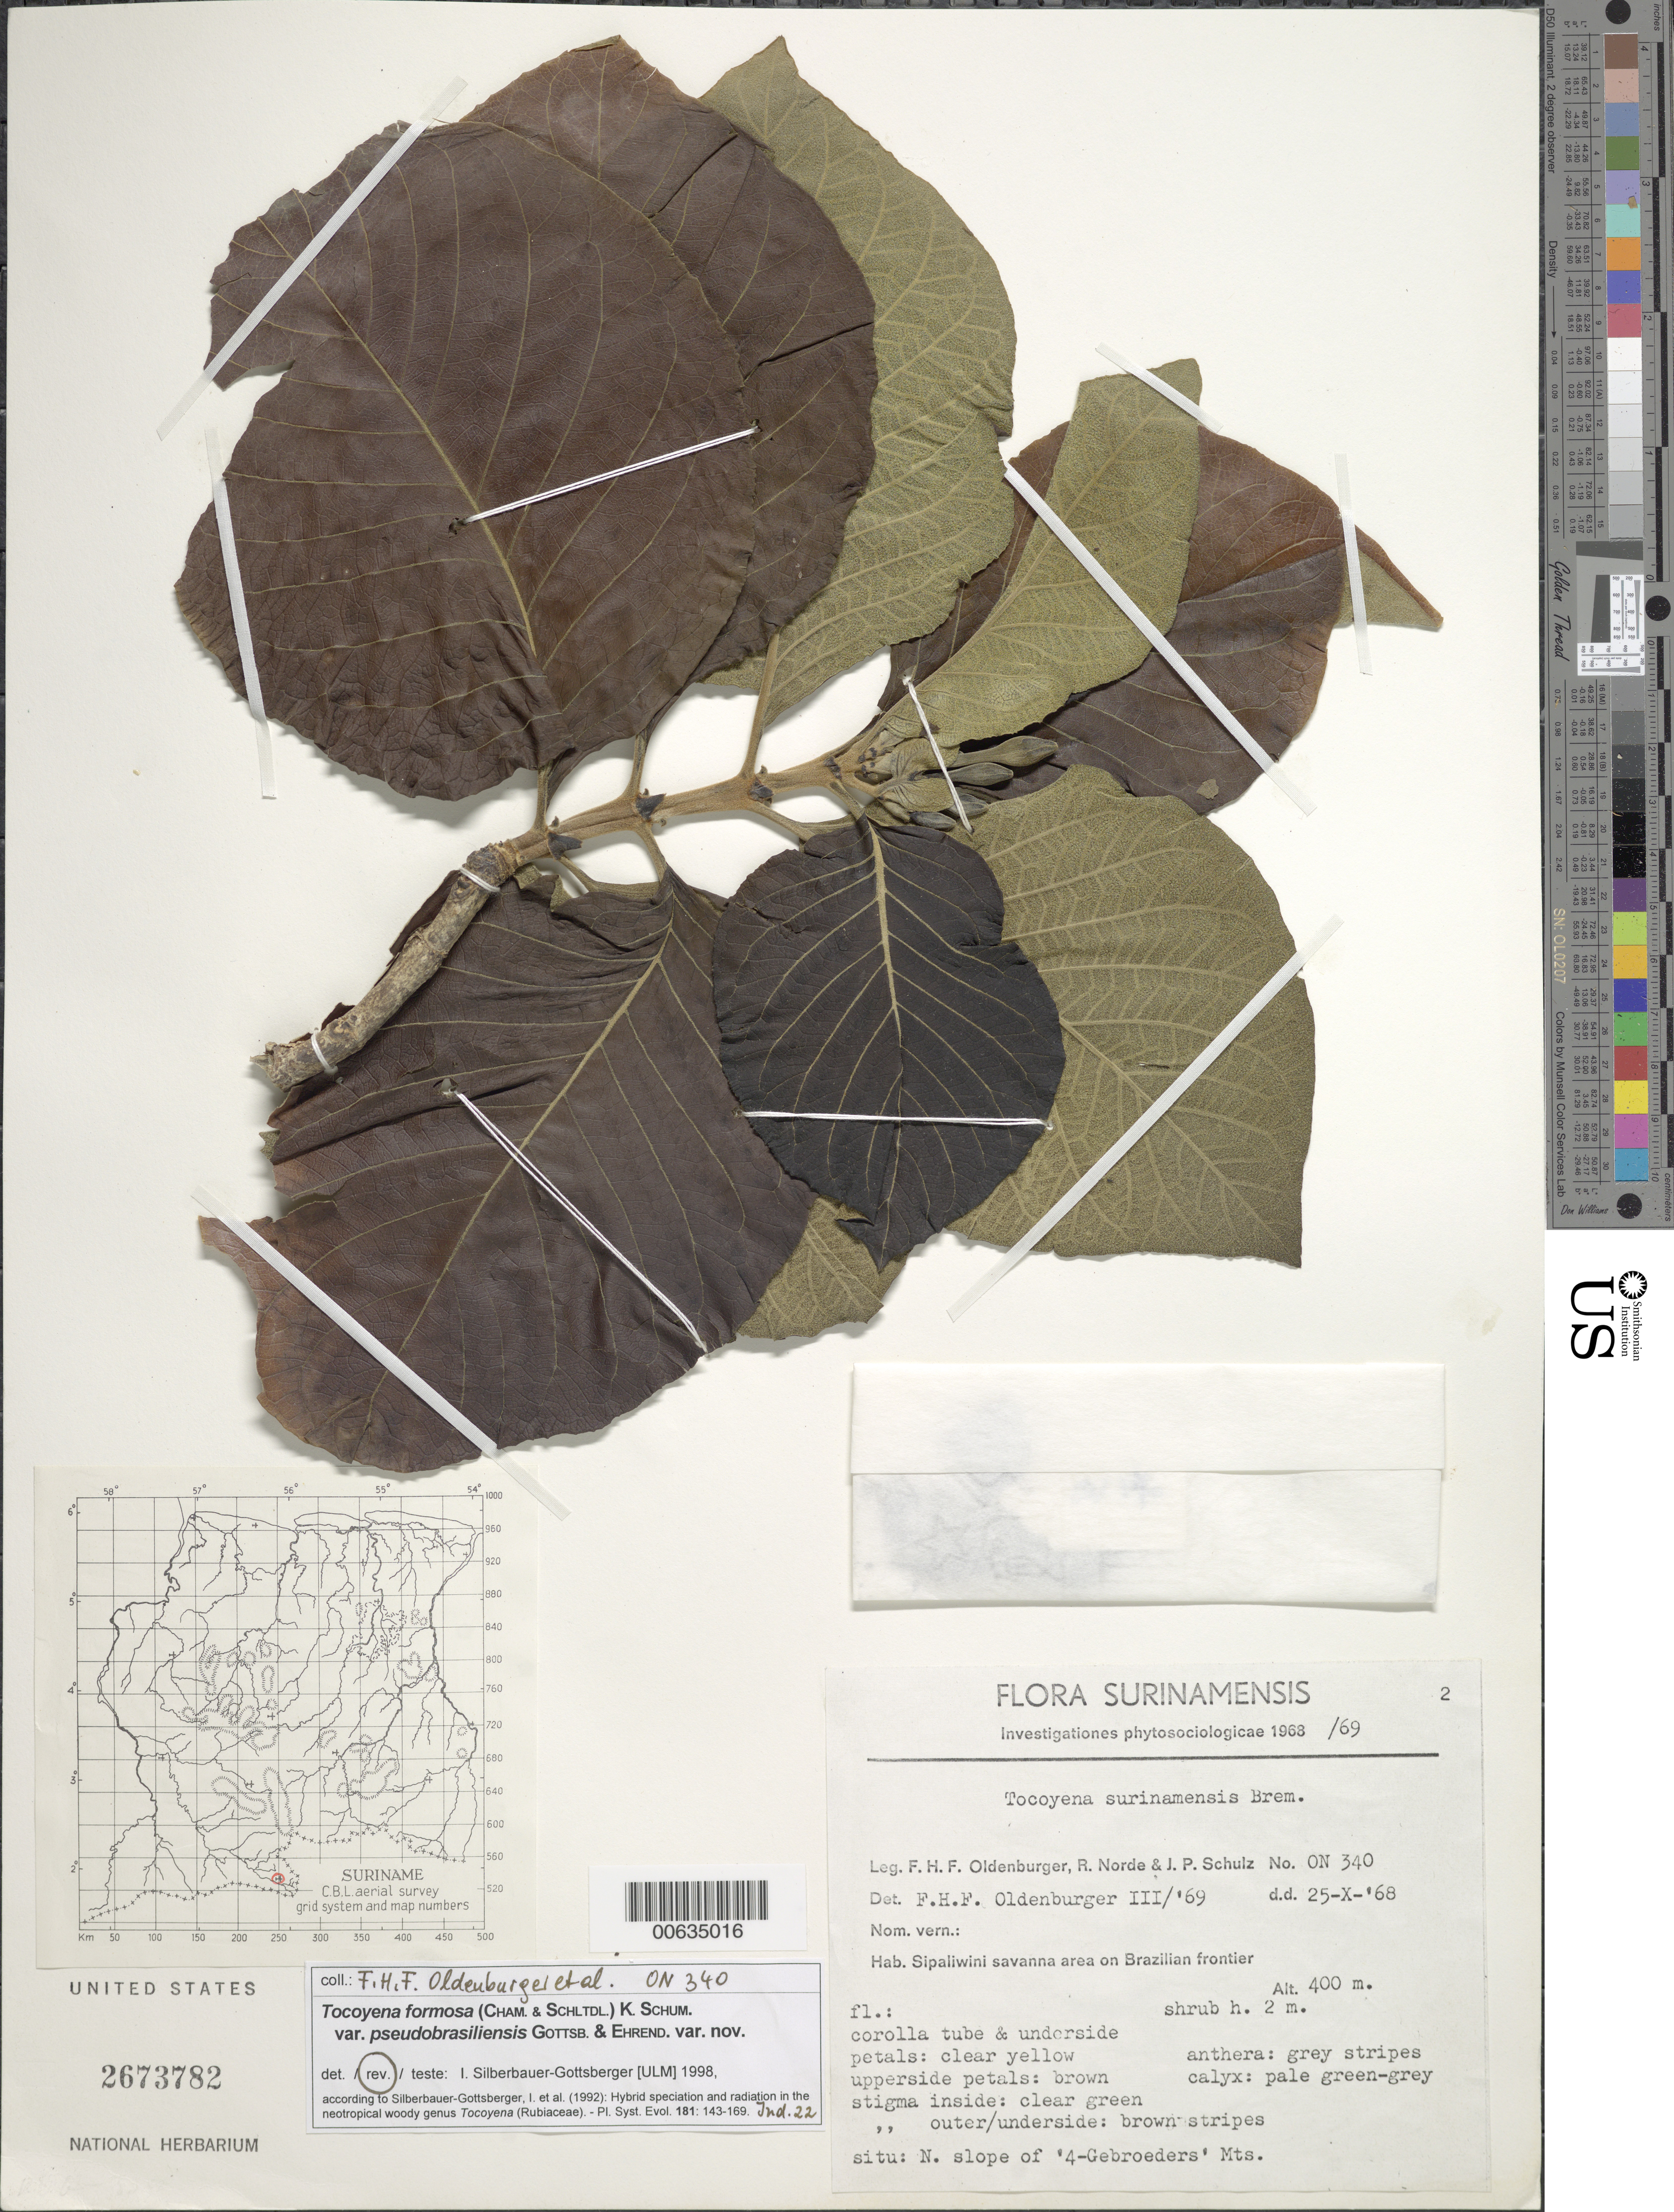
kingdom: Plantae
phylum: Tracheophyta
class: Magnoliopsida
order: Gentianales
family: Rubiaceae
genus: Tocoyena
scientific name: Tocoyena formosa var. pseudobrasiliensis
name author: Gottsb. & Ehrend.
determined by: Silberbauer-Gottsberger, I.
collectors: F. Oldenburger, R. Norde & J. P. Schulz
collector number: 340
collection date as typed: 25-Oct-68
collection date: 1968-10-25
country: Suriname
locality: Sipaliwini Savanna, Brazilian frontier, N slope of '4-Gebroeders' Mts.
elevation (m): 400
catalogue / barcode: US 2673782